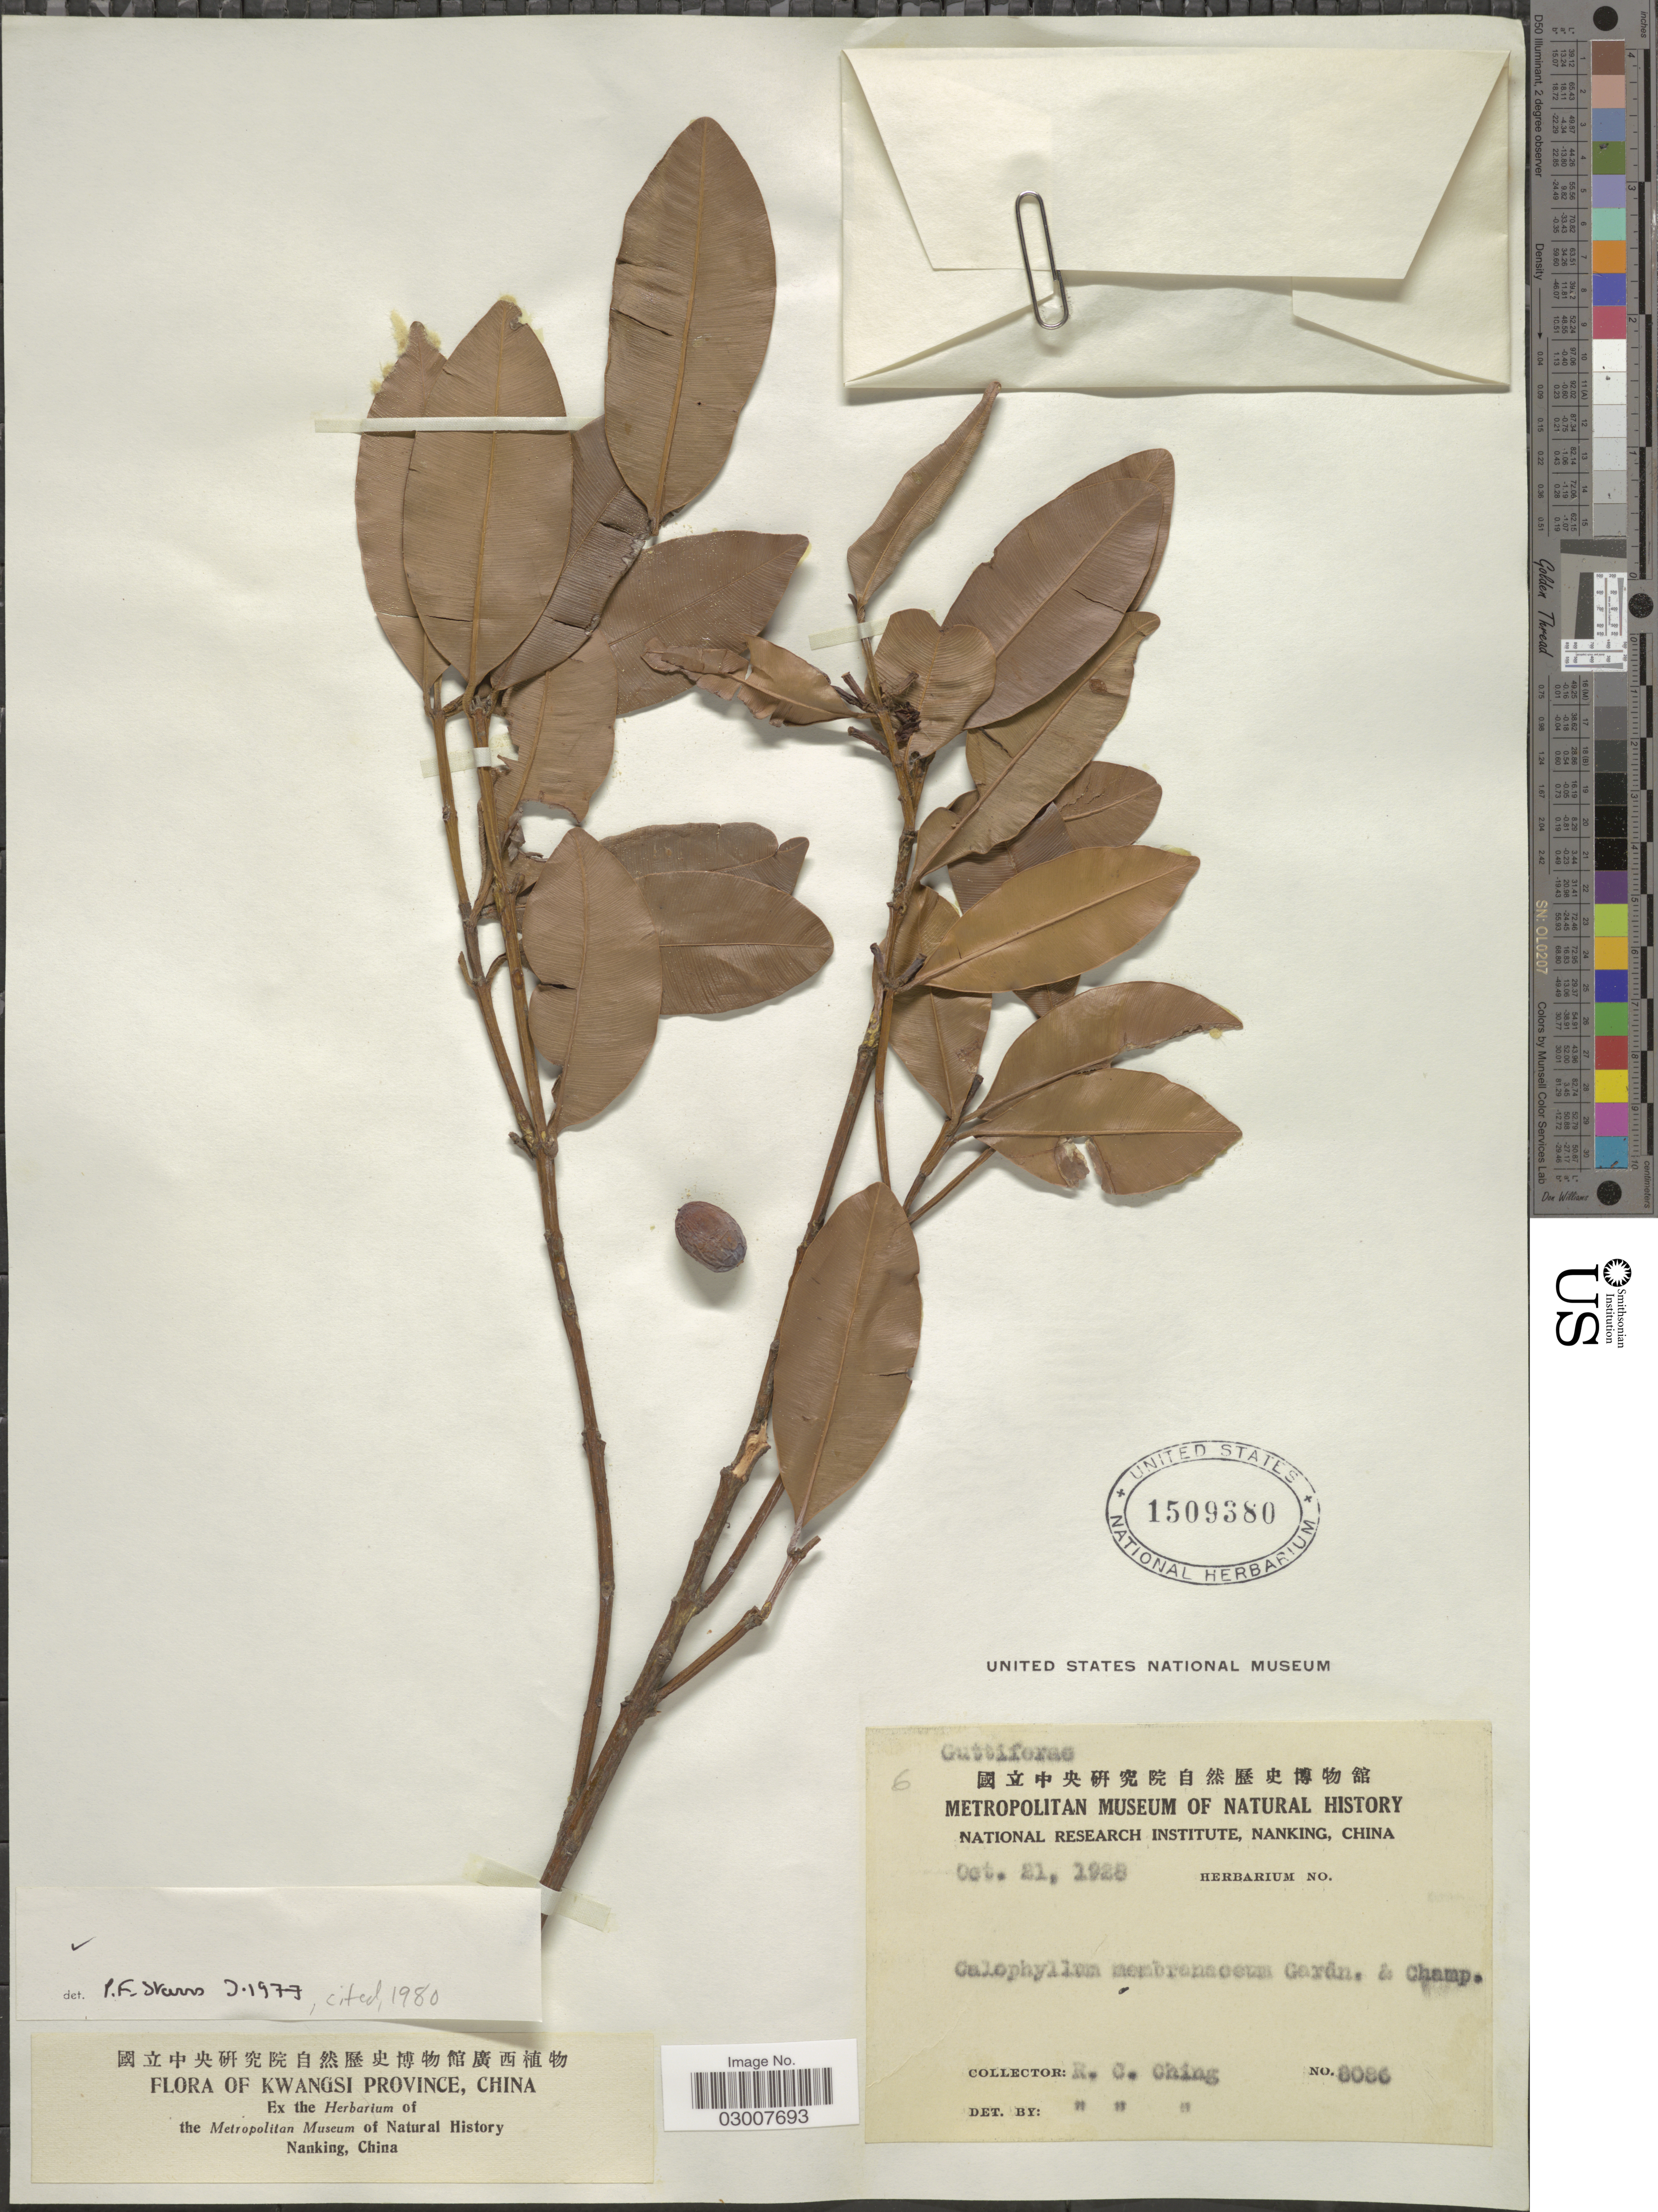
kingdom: Plantae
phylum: Tracheophyta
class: Magnoliopsida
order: Malpighiales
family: Calophyllaceae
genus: Calophyllum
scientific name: Calophyllum membranaceum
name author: Gardner & Champ.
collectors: R. C. Ching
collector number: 8086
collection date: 1928-10-21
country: China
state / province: Guangxi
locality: Kwangsi Province.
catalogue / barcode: US 1509380